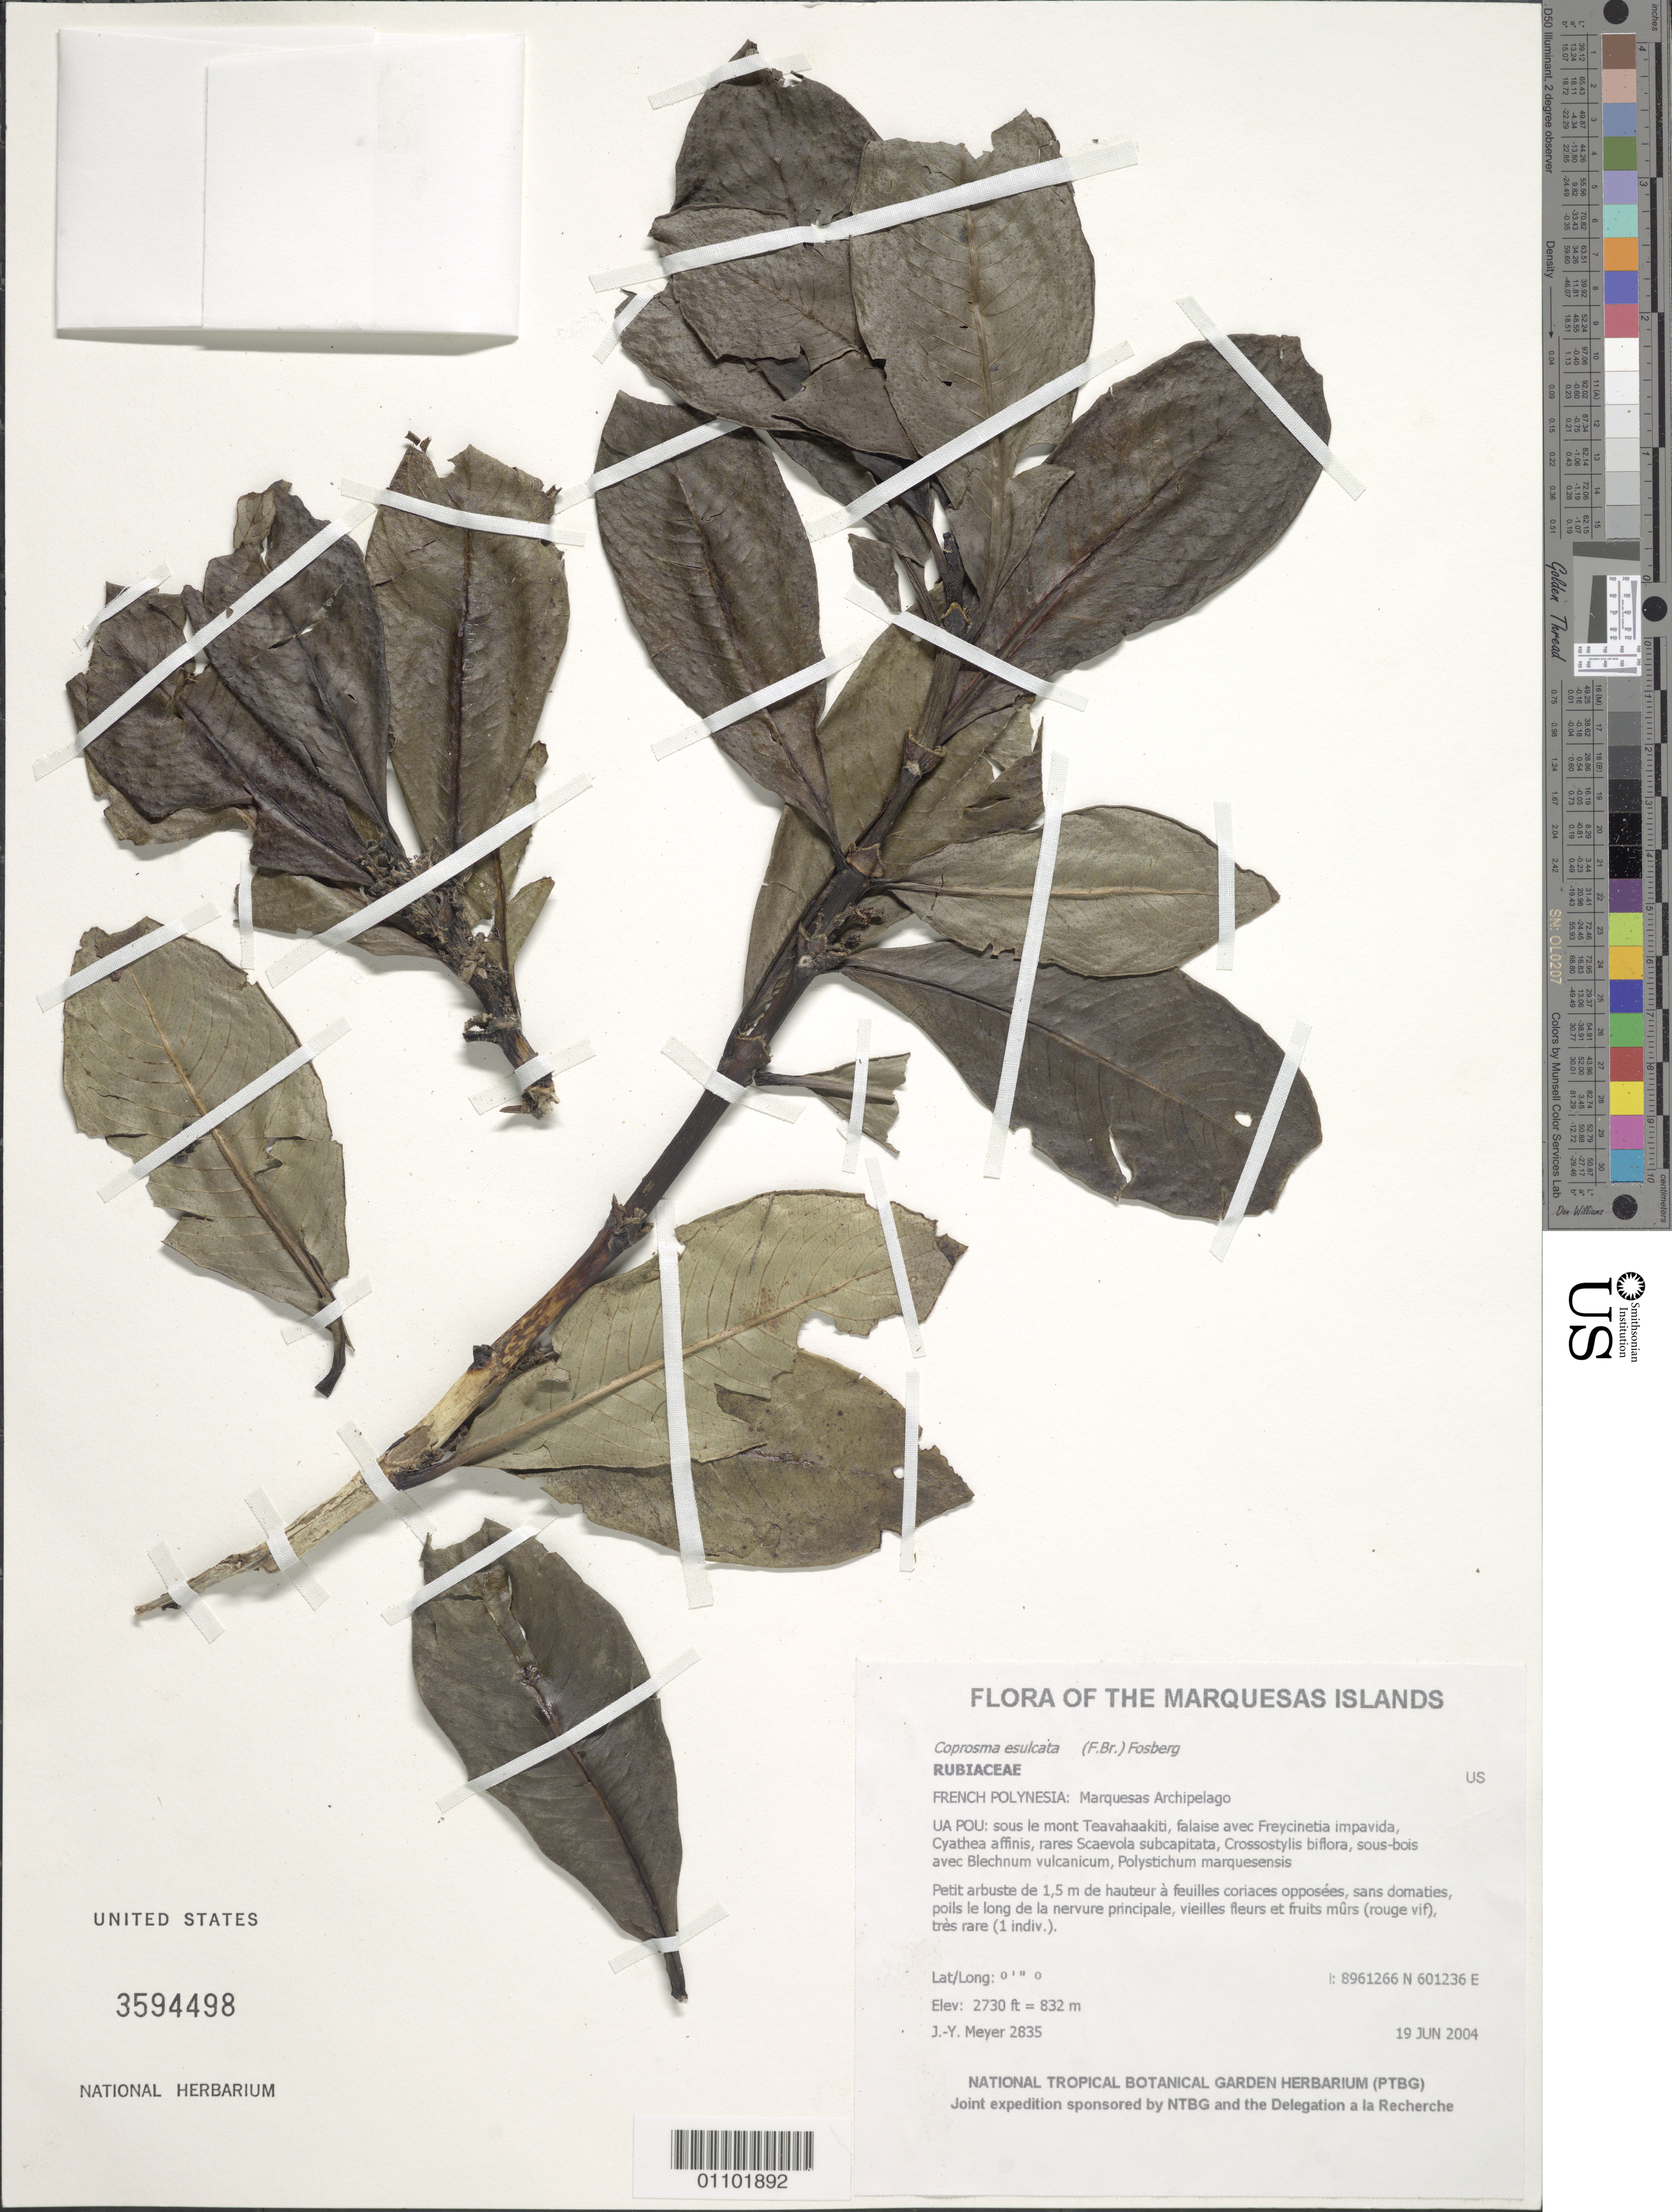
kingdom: Plantae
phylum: Tracheophyta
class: Magnoliopsida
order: Gentianales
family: Rubiaceae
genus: Coprosma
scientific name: Coprosma esulcata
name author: (F. Br.) Fosberg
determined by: Meyer, J.-Y.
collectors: J.-Y. Meyer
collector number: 2835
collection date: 2004-06-19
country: French Polynesia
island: Ua Pou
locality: sous le mont Teavahaakiti.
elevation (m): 832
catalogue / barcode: US 3594498